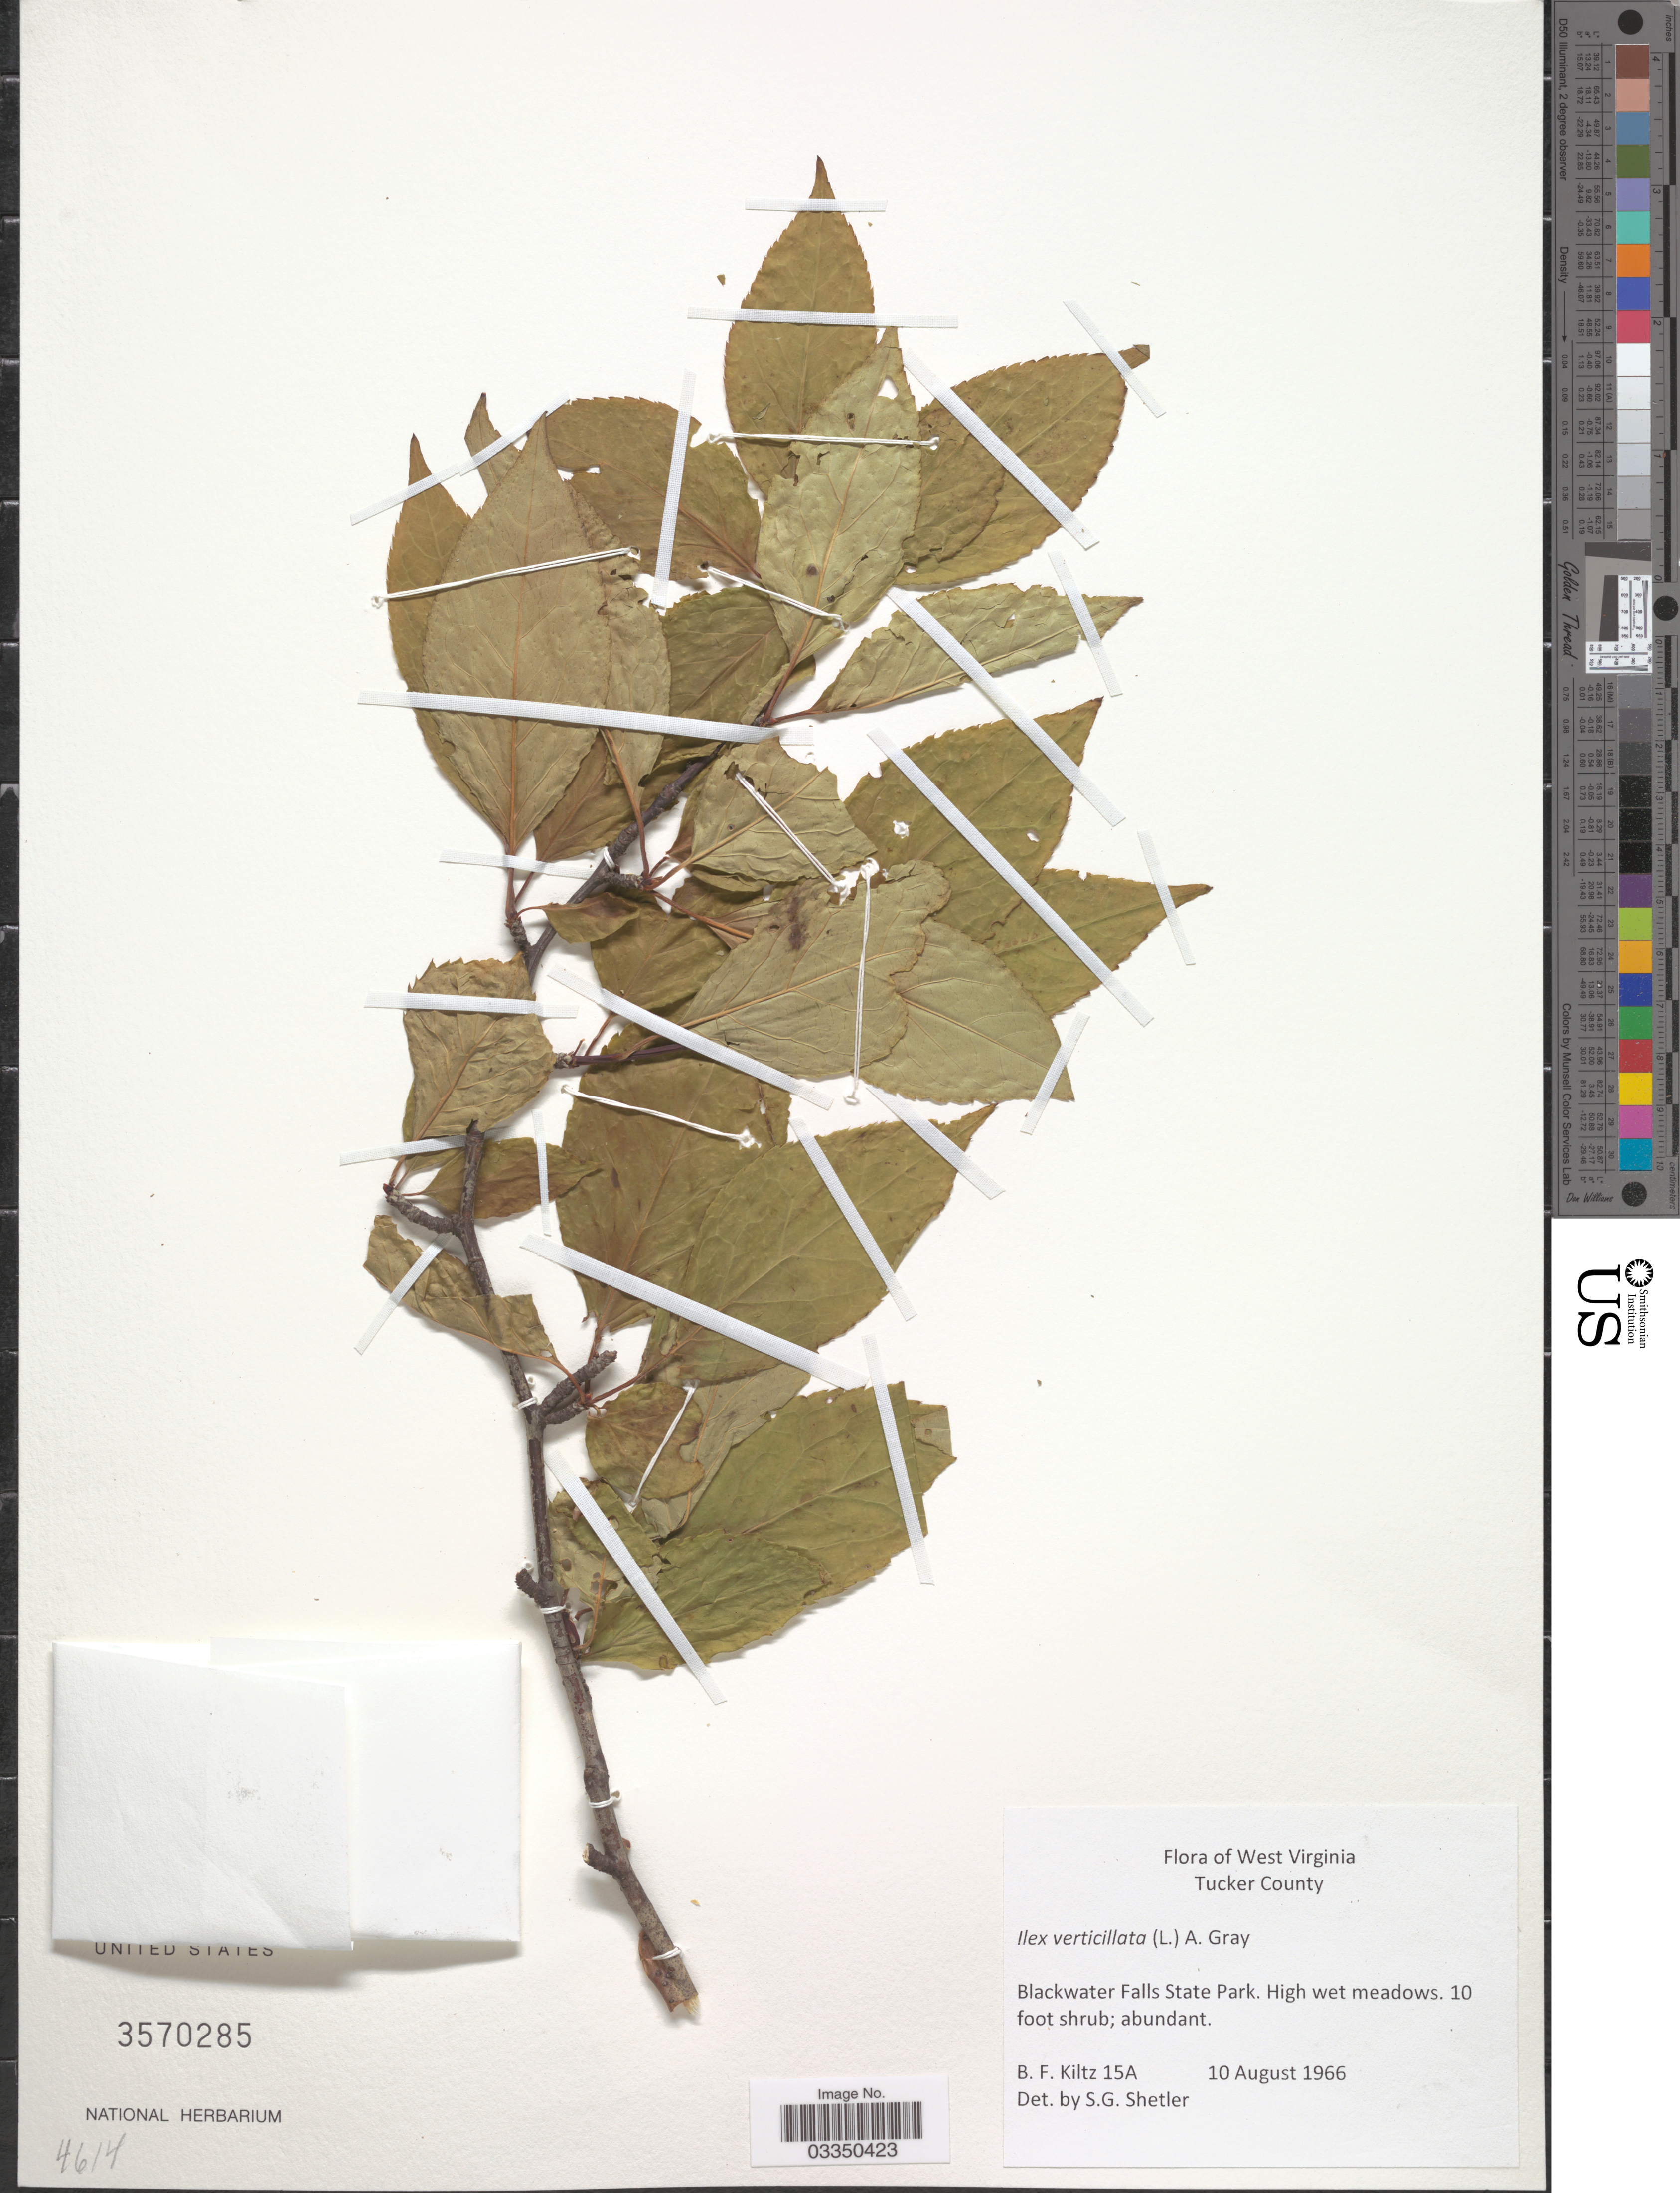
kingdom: Plantae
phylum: Tracheophyta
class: Magnoliopsida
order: Aquifoliales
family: Aquifoliaceae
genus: Ilex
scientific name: Ilex verticillata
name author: (L.) A. Gray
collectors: B. Kiltz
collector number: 15A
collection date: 1966-08-10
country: United States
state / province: West Virginia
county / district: Tucker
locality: Tucker County. Blackwater Falls State Park.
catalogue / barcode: US 3570285